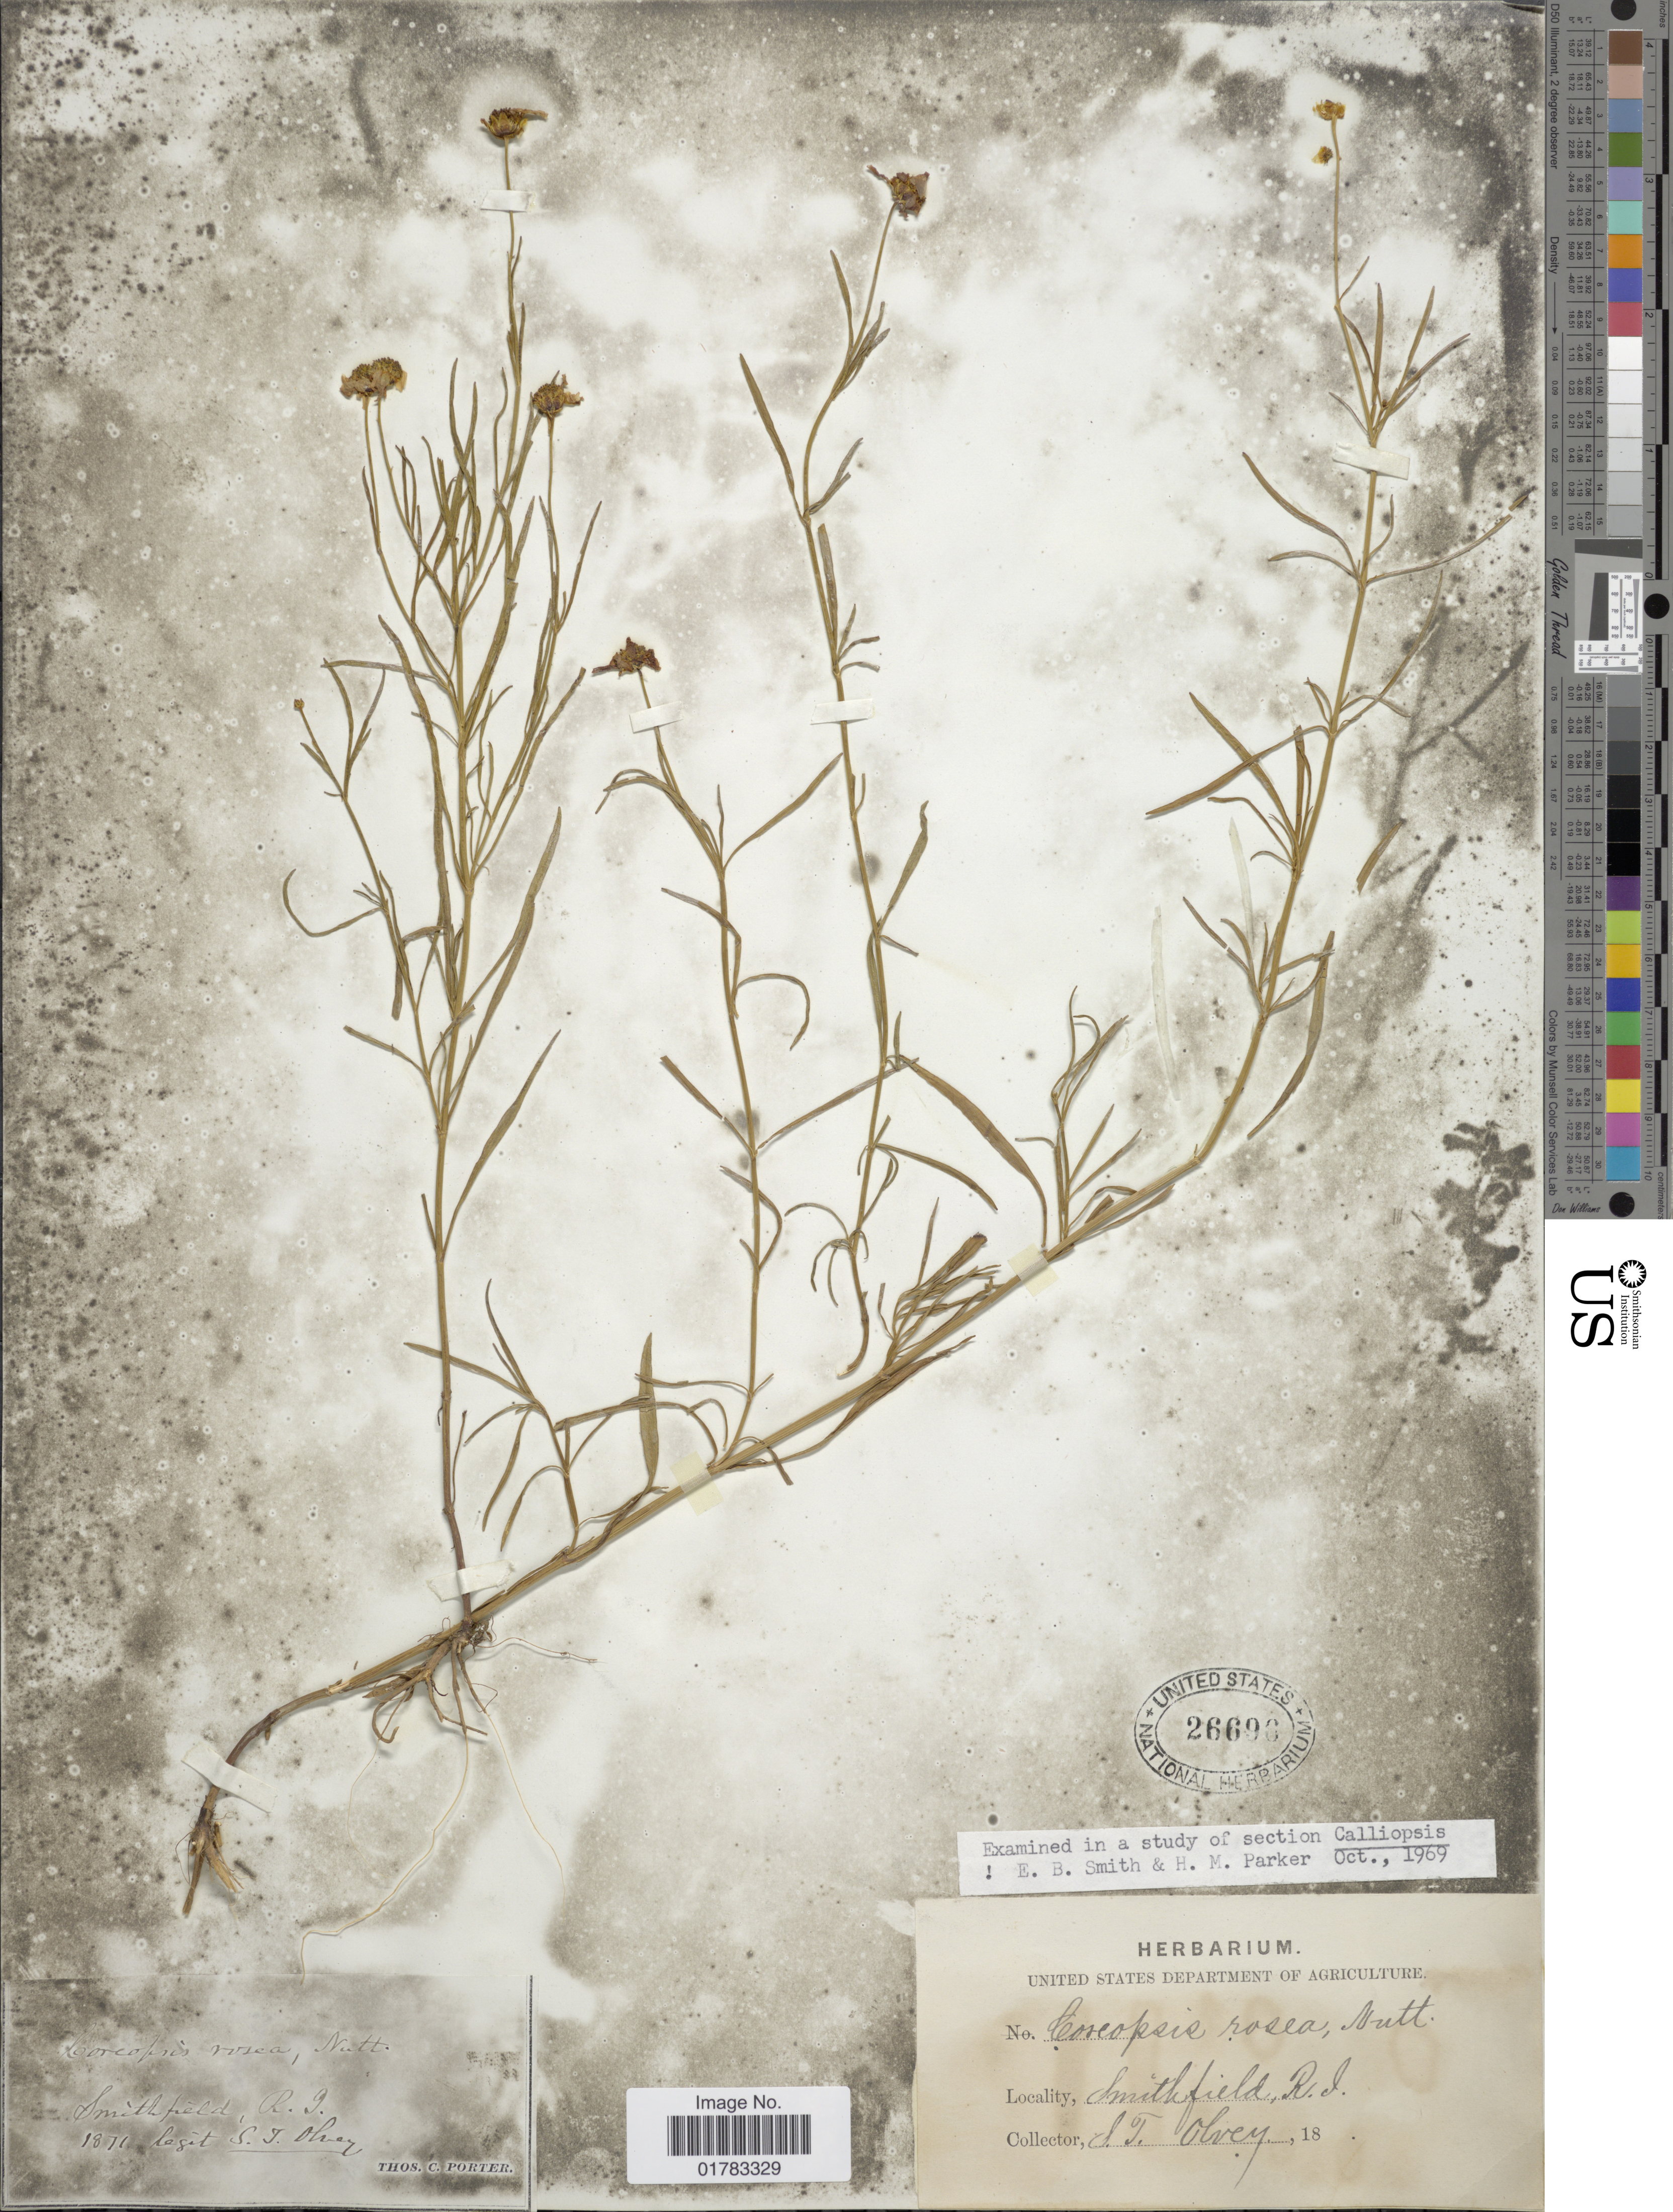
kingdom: Plantae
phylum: Tracheophyta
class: Magnoliopsida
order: Asterales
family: Asteraceae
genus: Coreopsis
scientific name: Coreopsis rosea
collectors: S. Olvey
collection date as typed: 18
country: United States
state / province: Rhode Island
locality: Smithfield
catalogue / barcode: US 26696